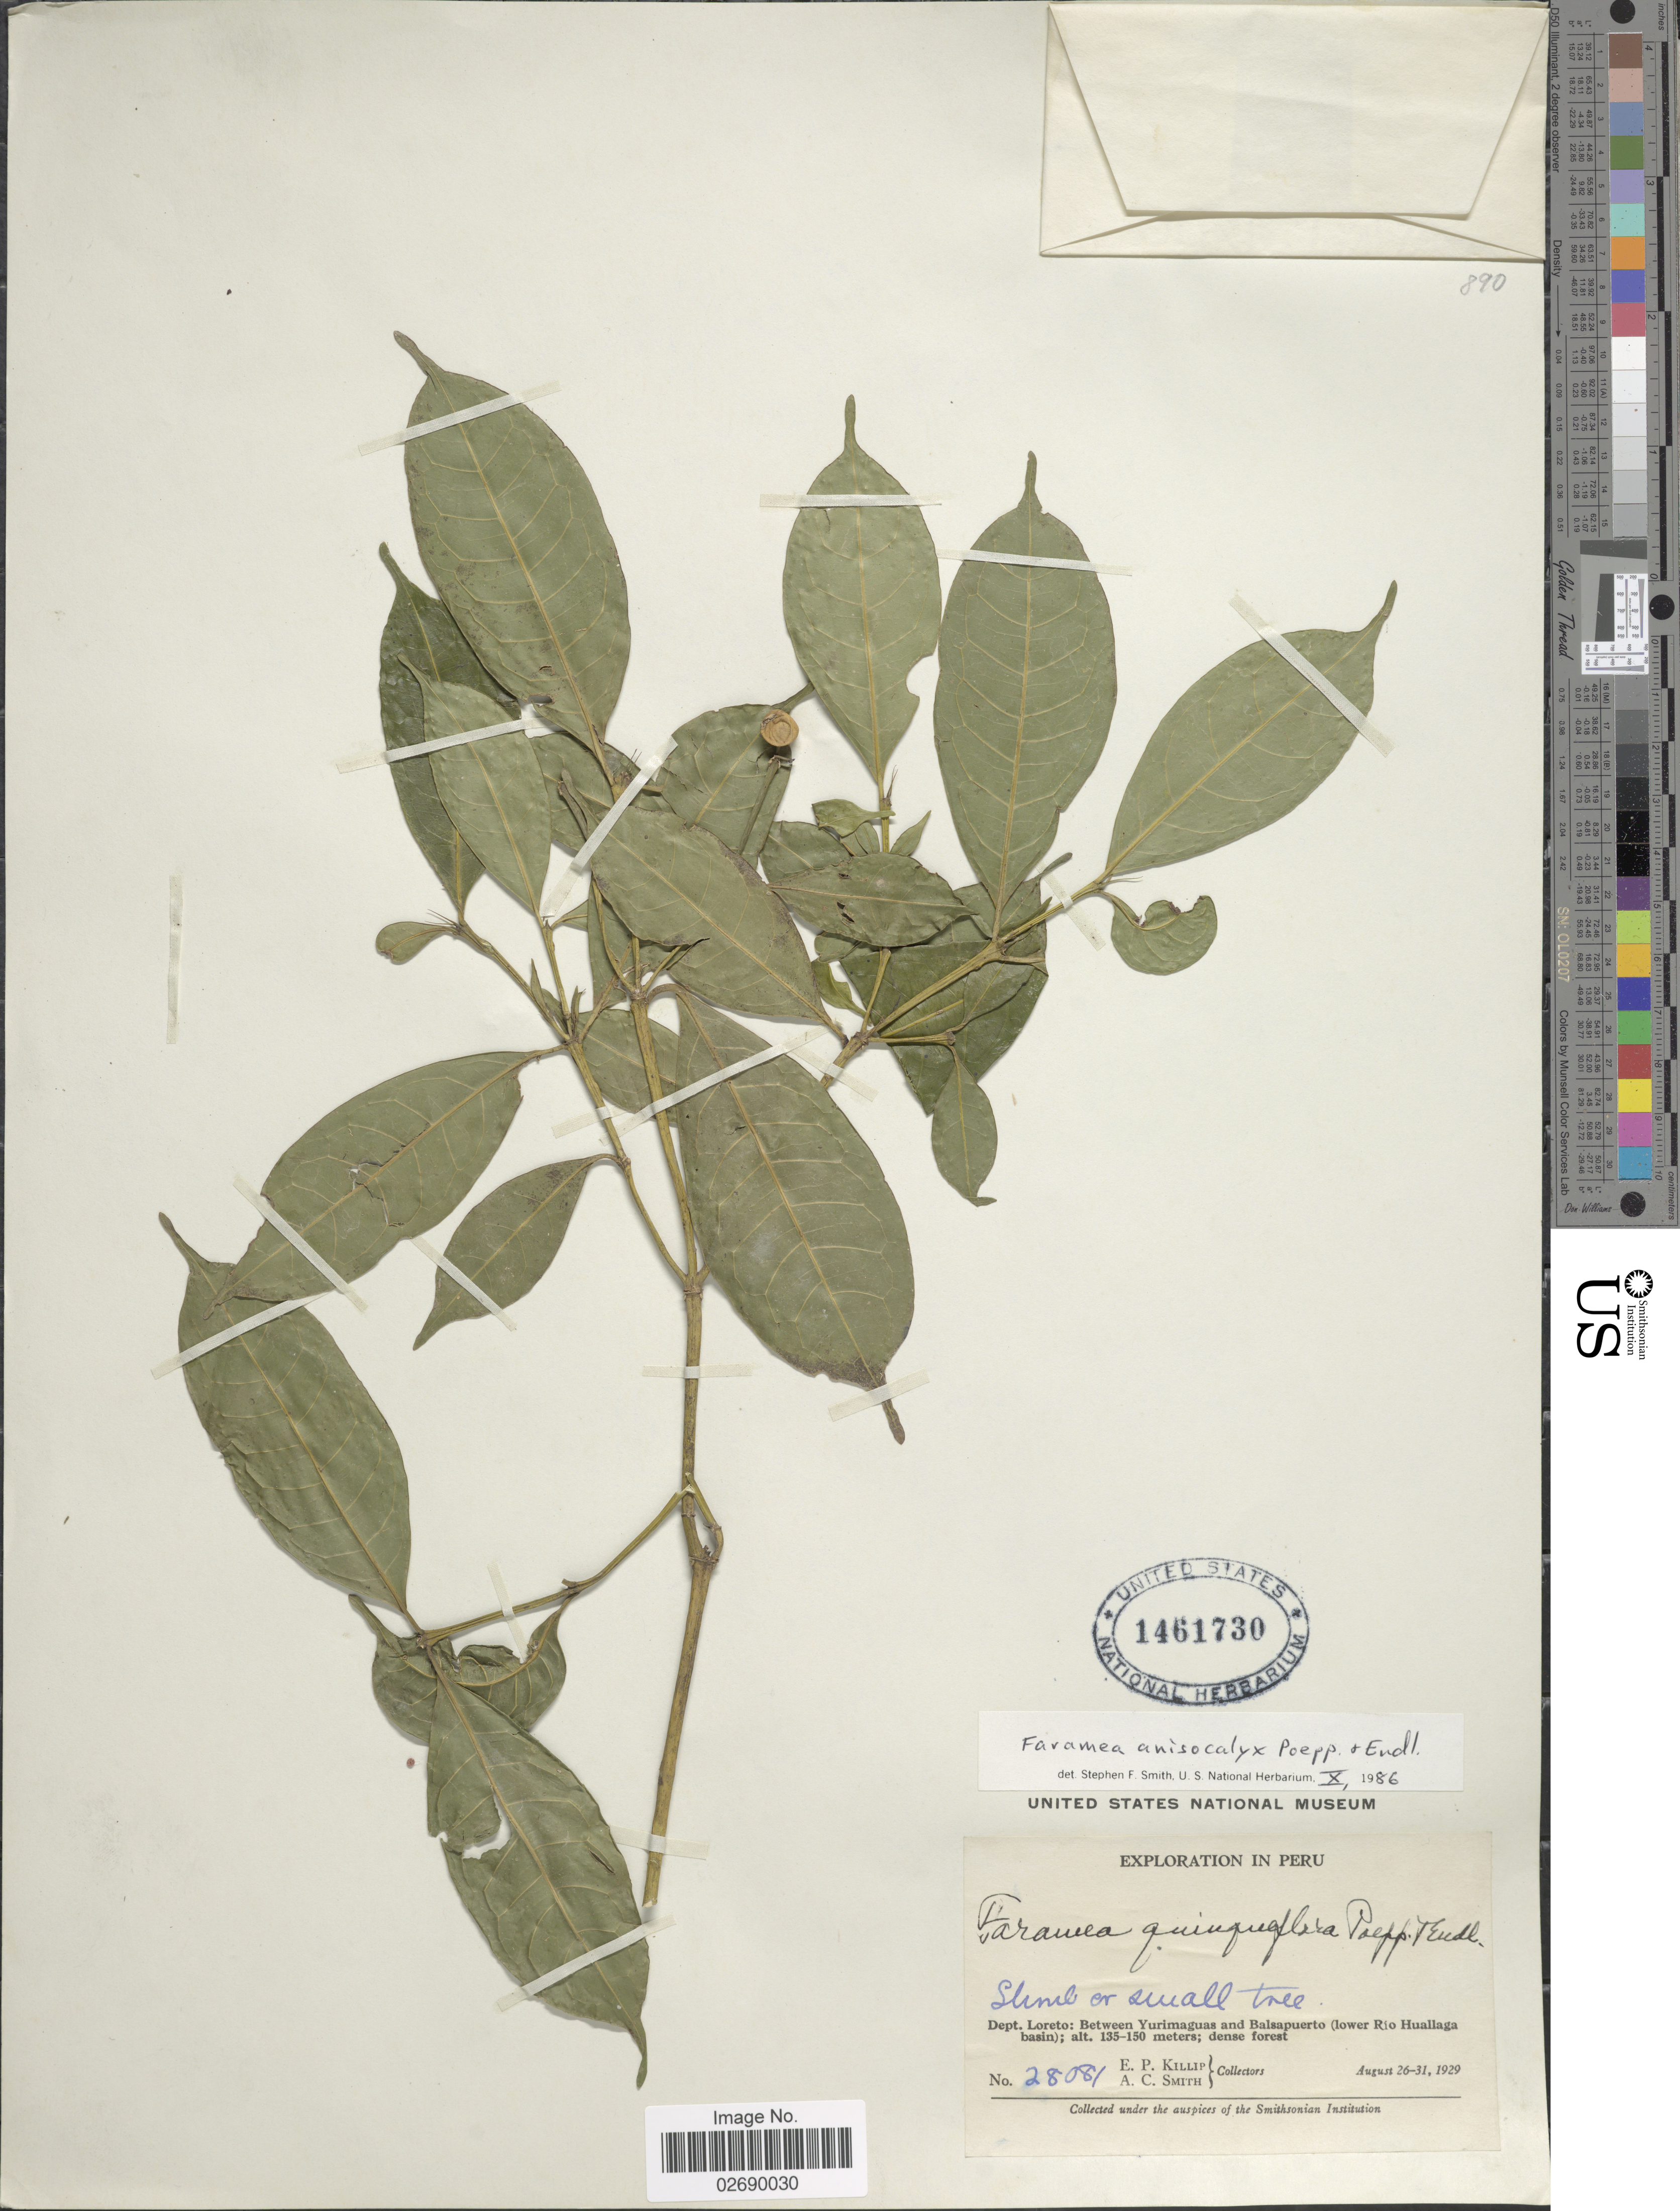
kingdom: Plantae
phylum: Tracheophyta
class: Magnoliopsida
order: Gentianales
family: Rubiaceae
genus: Faramea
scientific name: Faramea anisocalyx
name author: Poepp. & Endl.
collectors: E. P. Killip & A. C. Smith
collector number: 28081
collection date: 1929-08-26/1929-08-31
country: Peru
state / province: Loreto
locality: Between Yurimaguas and Balsapuerto (lower Rio Huallaga basin)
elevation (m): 135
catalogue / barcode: US 1461730